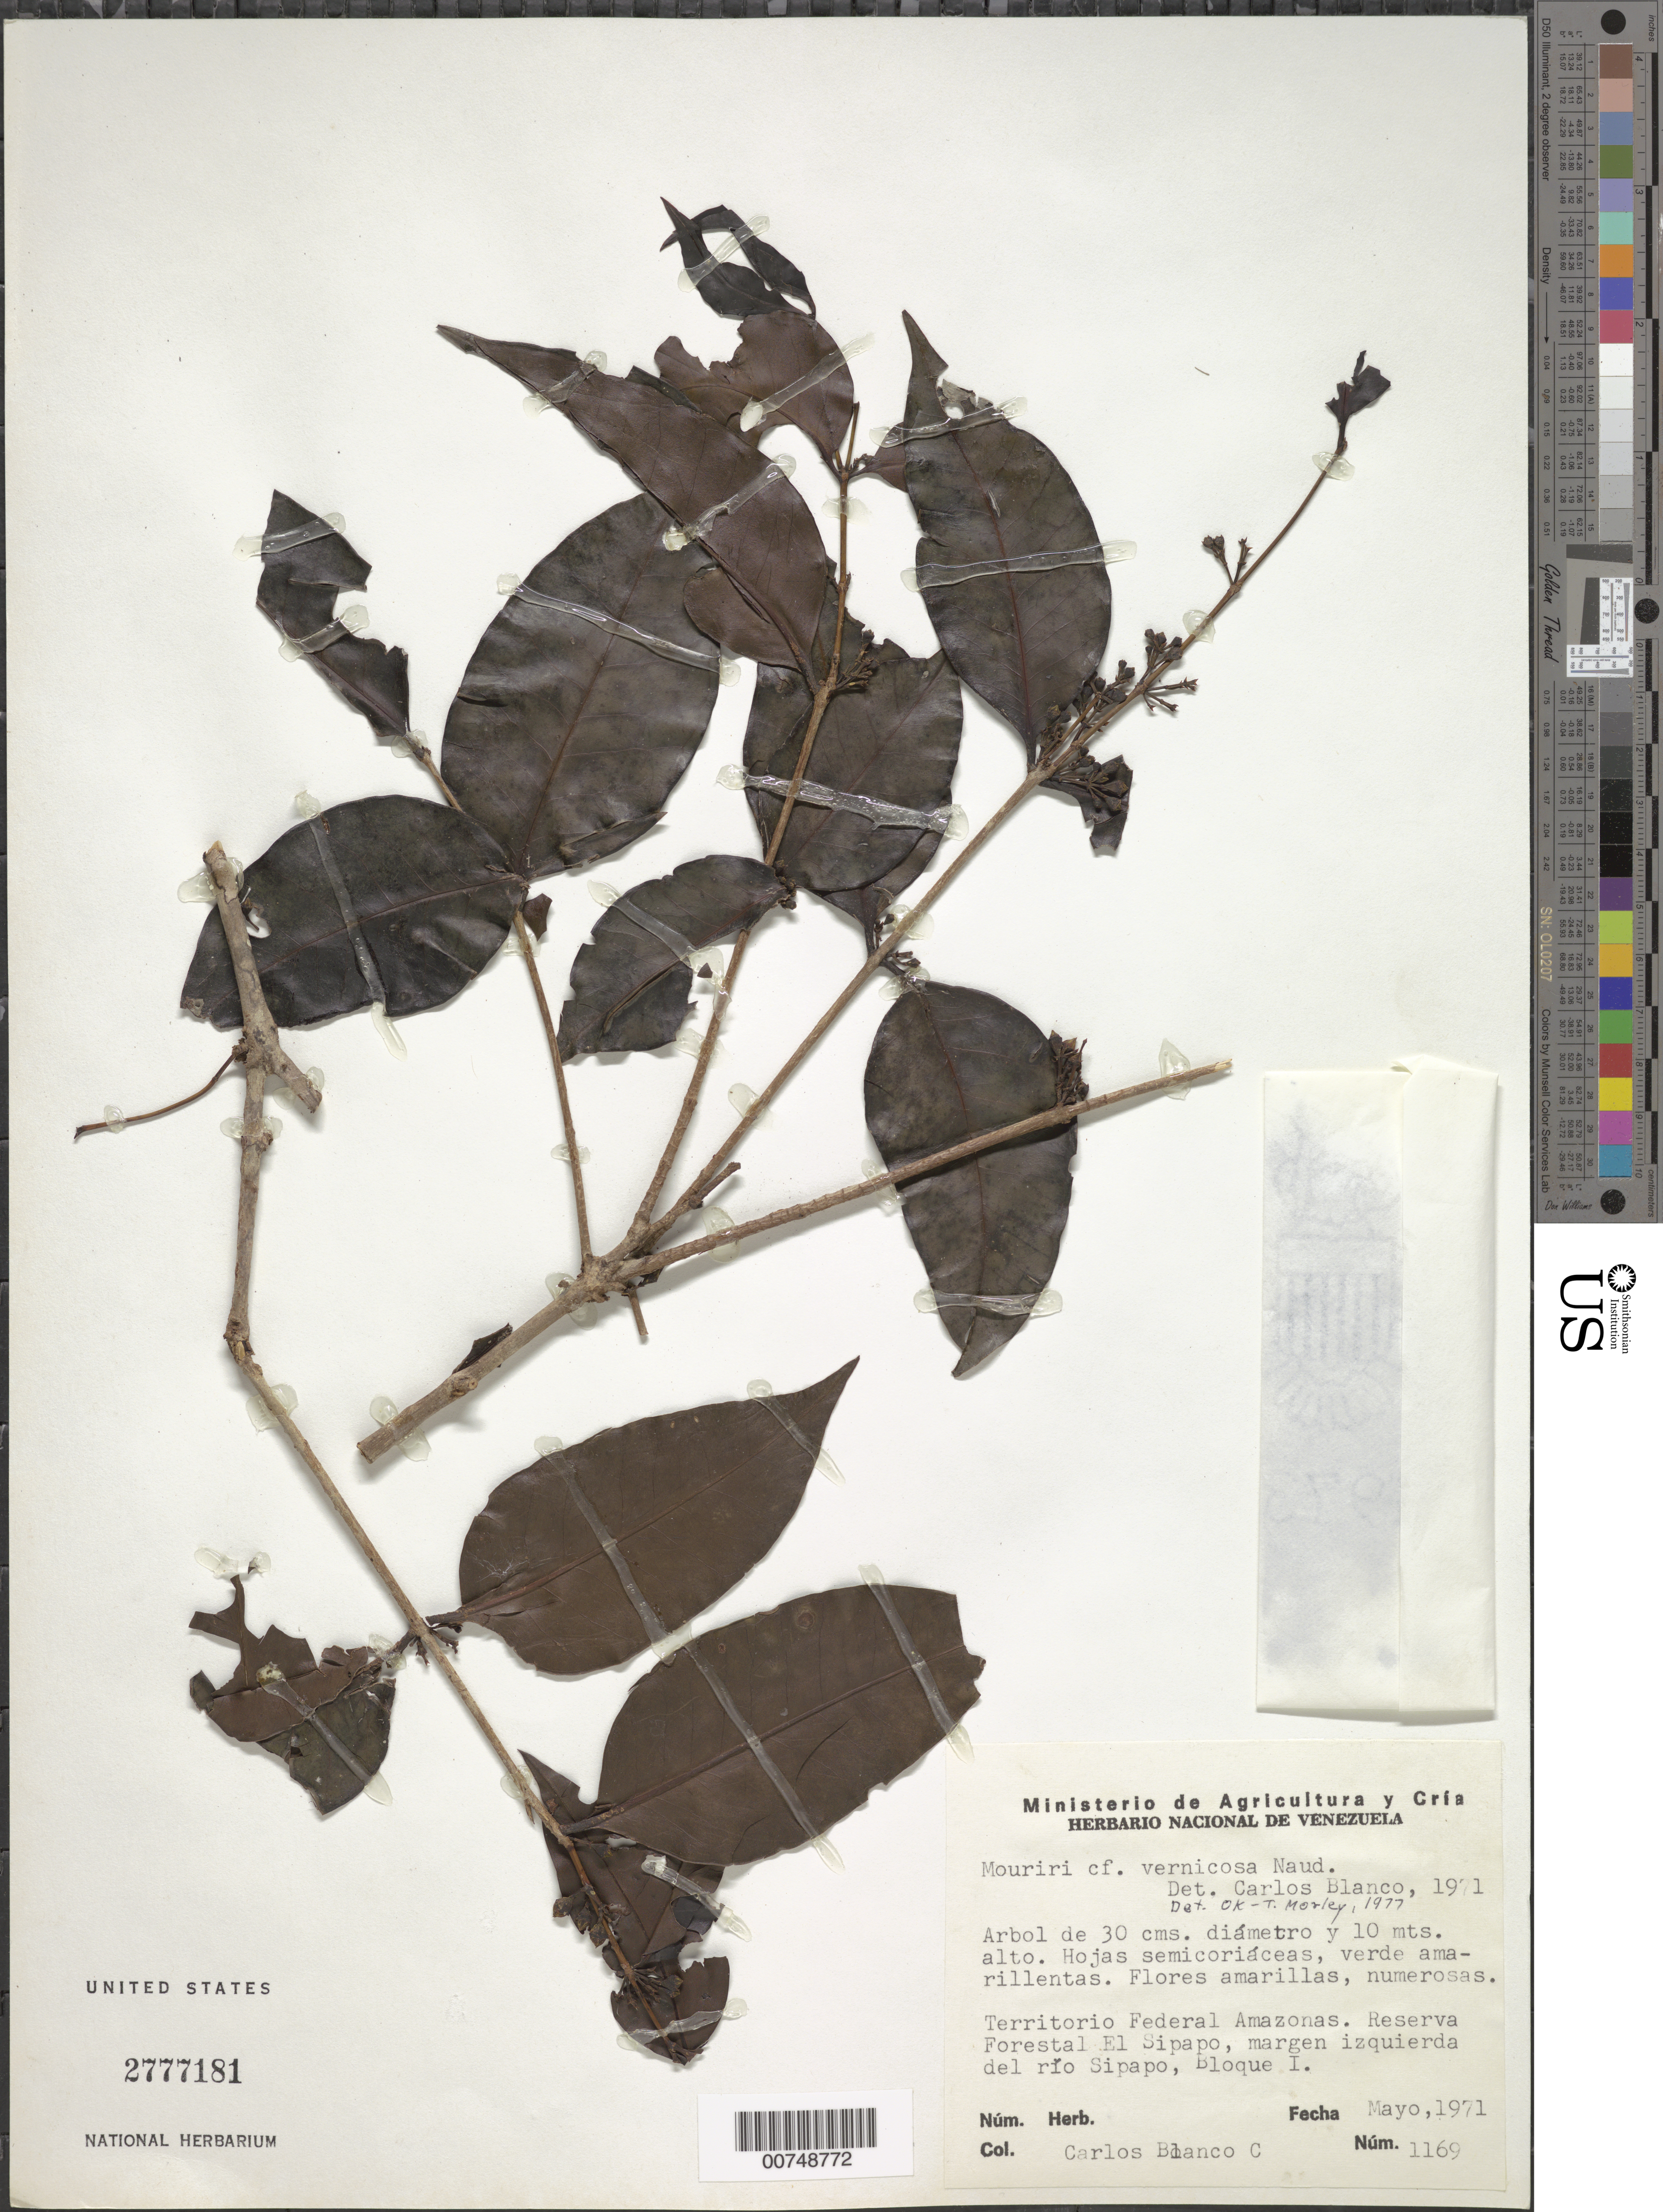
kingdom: Plantae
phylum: Tracheophyta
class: Magnoliopsida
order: Myrtales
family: Melastomataceae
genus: Mouriri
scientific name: Mouriri vernicosa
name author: Naudin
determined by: Morley, T.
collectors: C. A. Blanco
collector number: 1169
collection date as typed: May-71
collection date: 1971-05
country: Venezuela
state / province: Amazonas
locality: Reserva Forestal El Sipapo, Río Sipapo; Bloque I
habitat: Margen izquierda del rio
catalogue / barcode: US 2777181